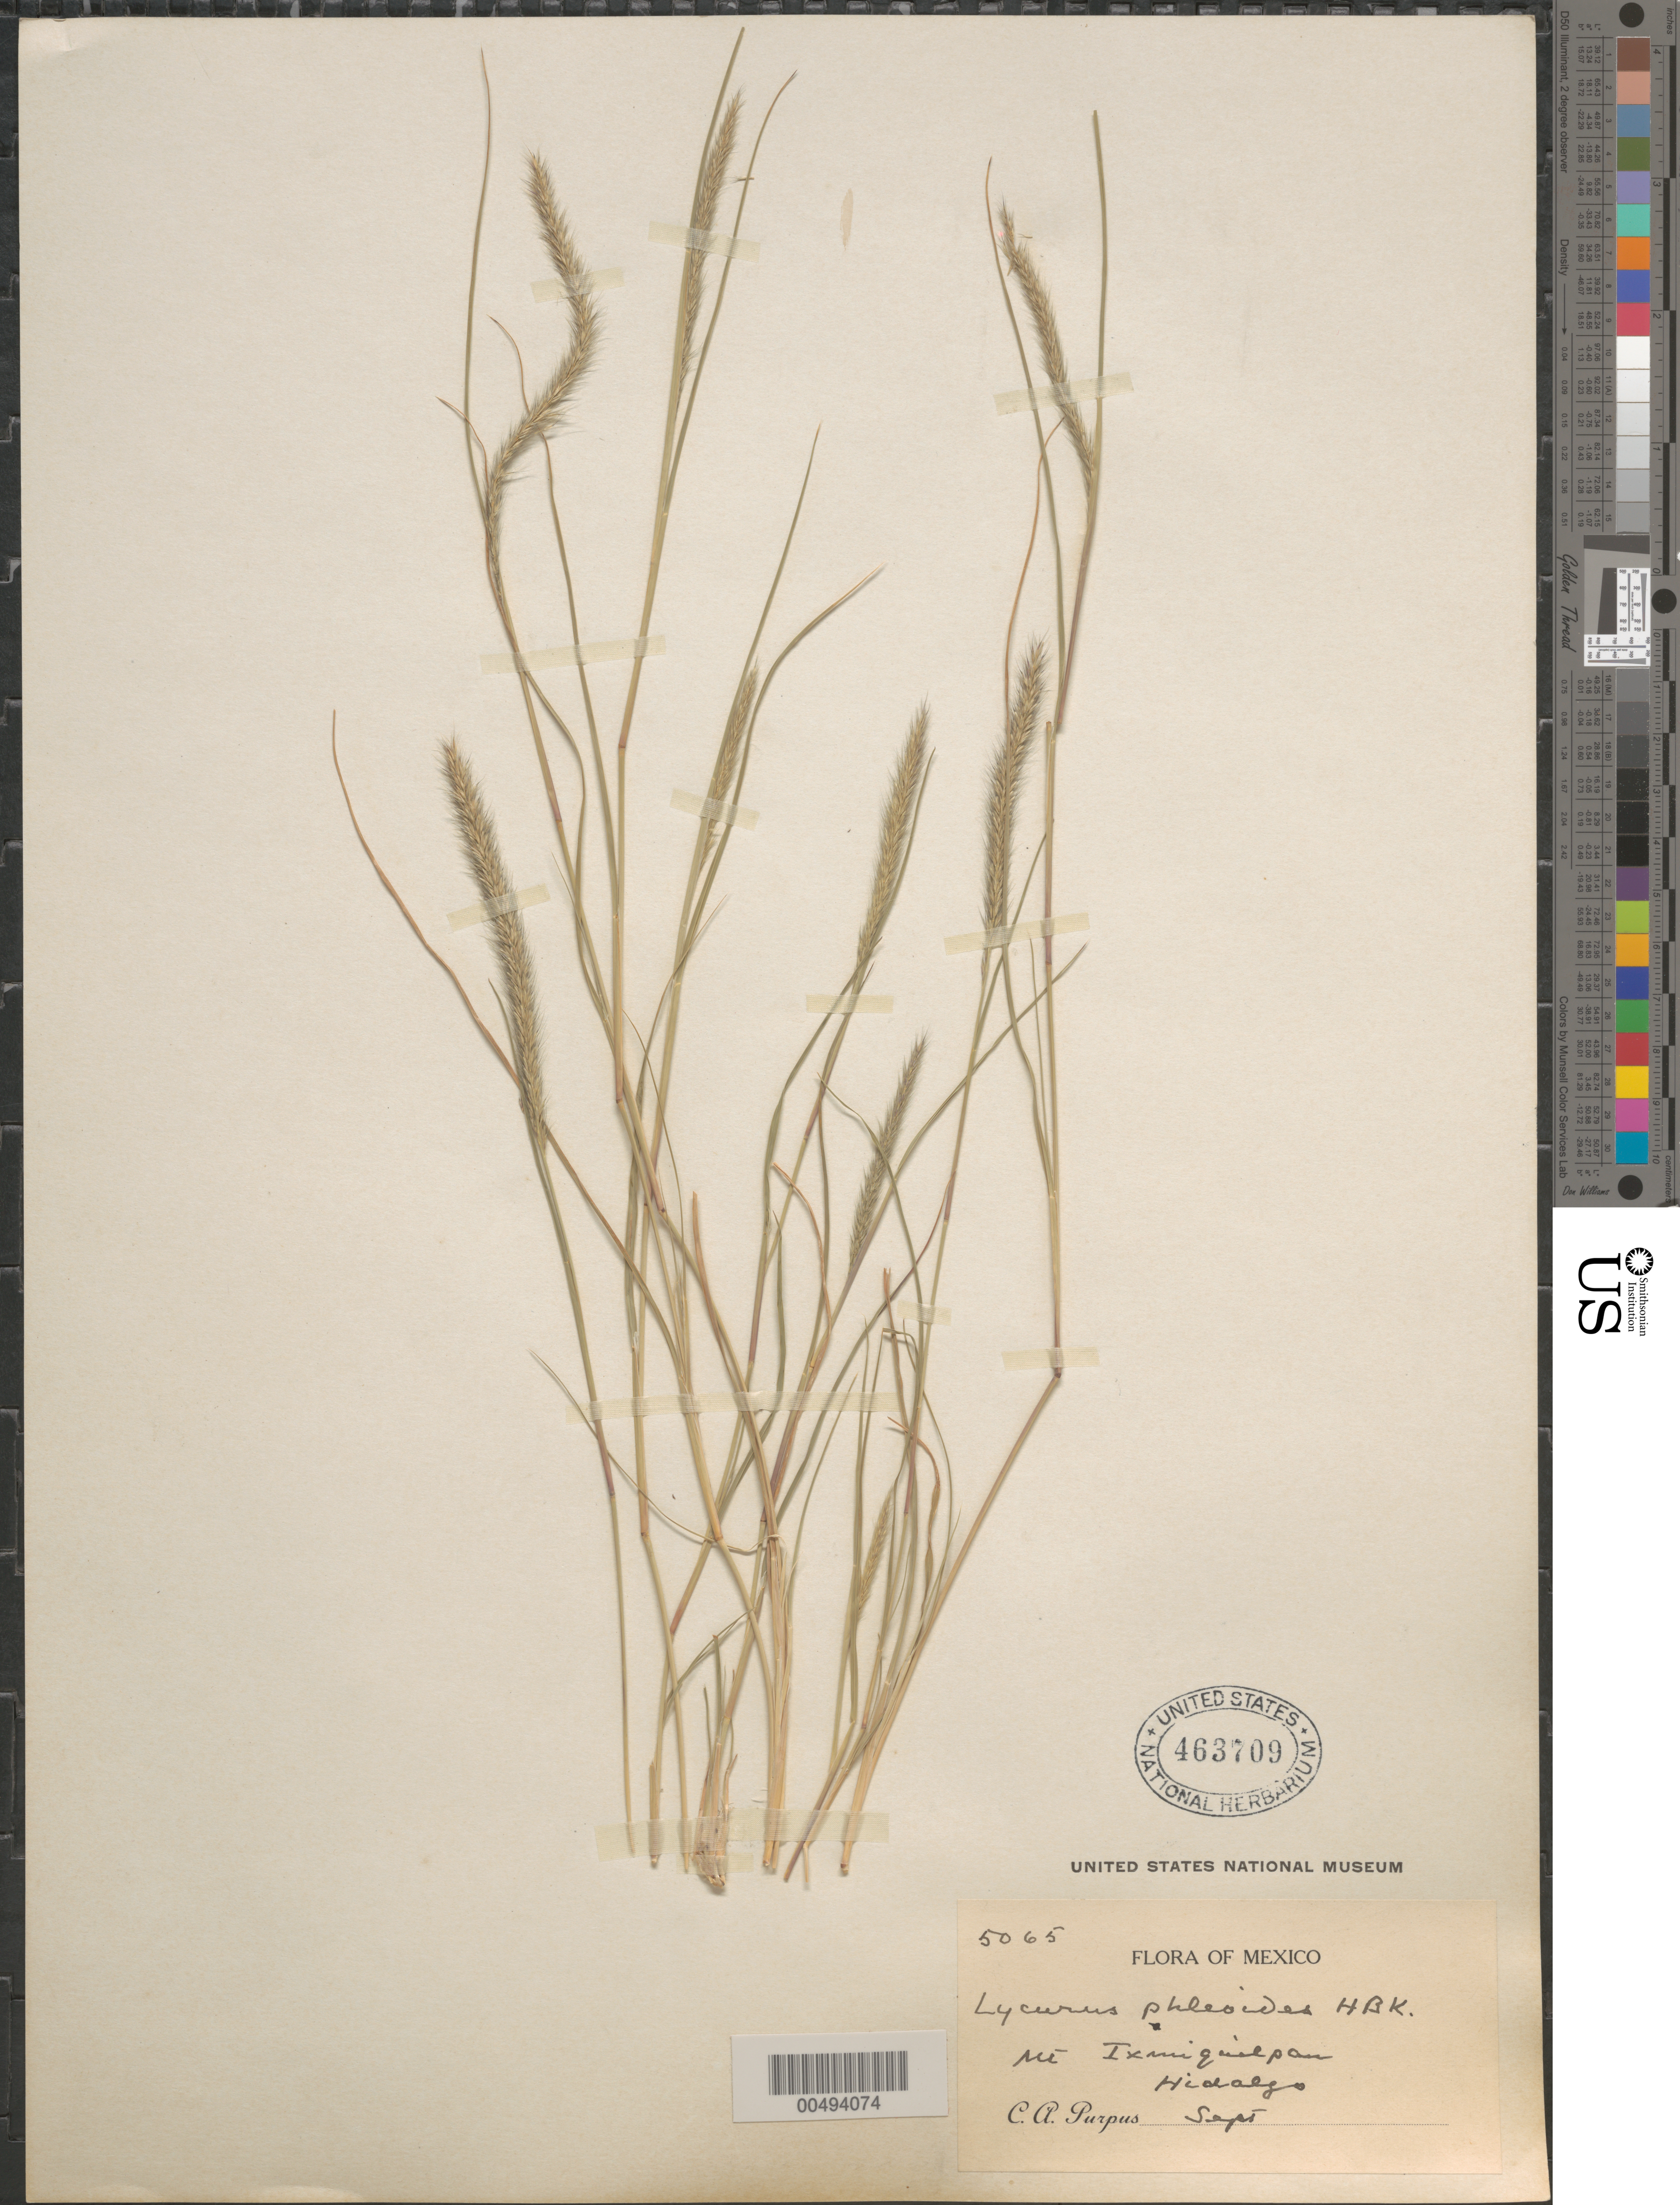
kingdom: Plantae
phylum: Tracheophyta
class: Liliopsida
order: Poales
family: Poaceae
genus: Lycurus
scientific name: Lycurus phleoides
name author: Kunth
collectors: C. A. Purpus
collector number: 5065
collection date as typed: Sep 1???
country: Mexico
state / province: Hidalgo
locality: Mt Ixmiquilpan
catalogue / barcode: US 463709